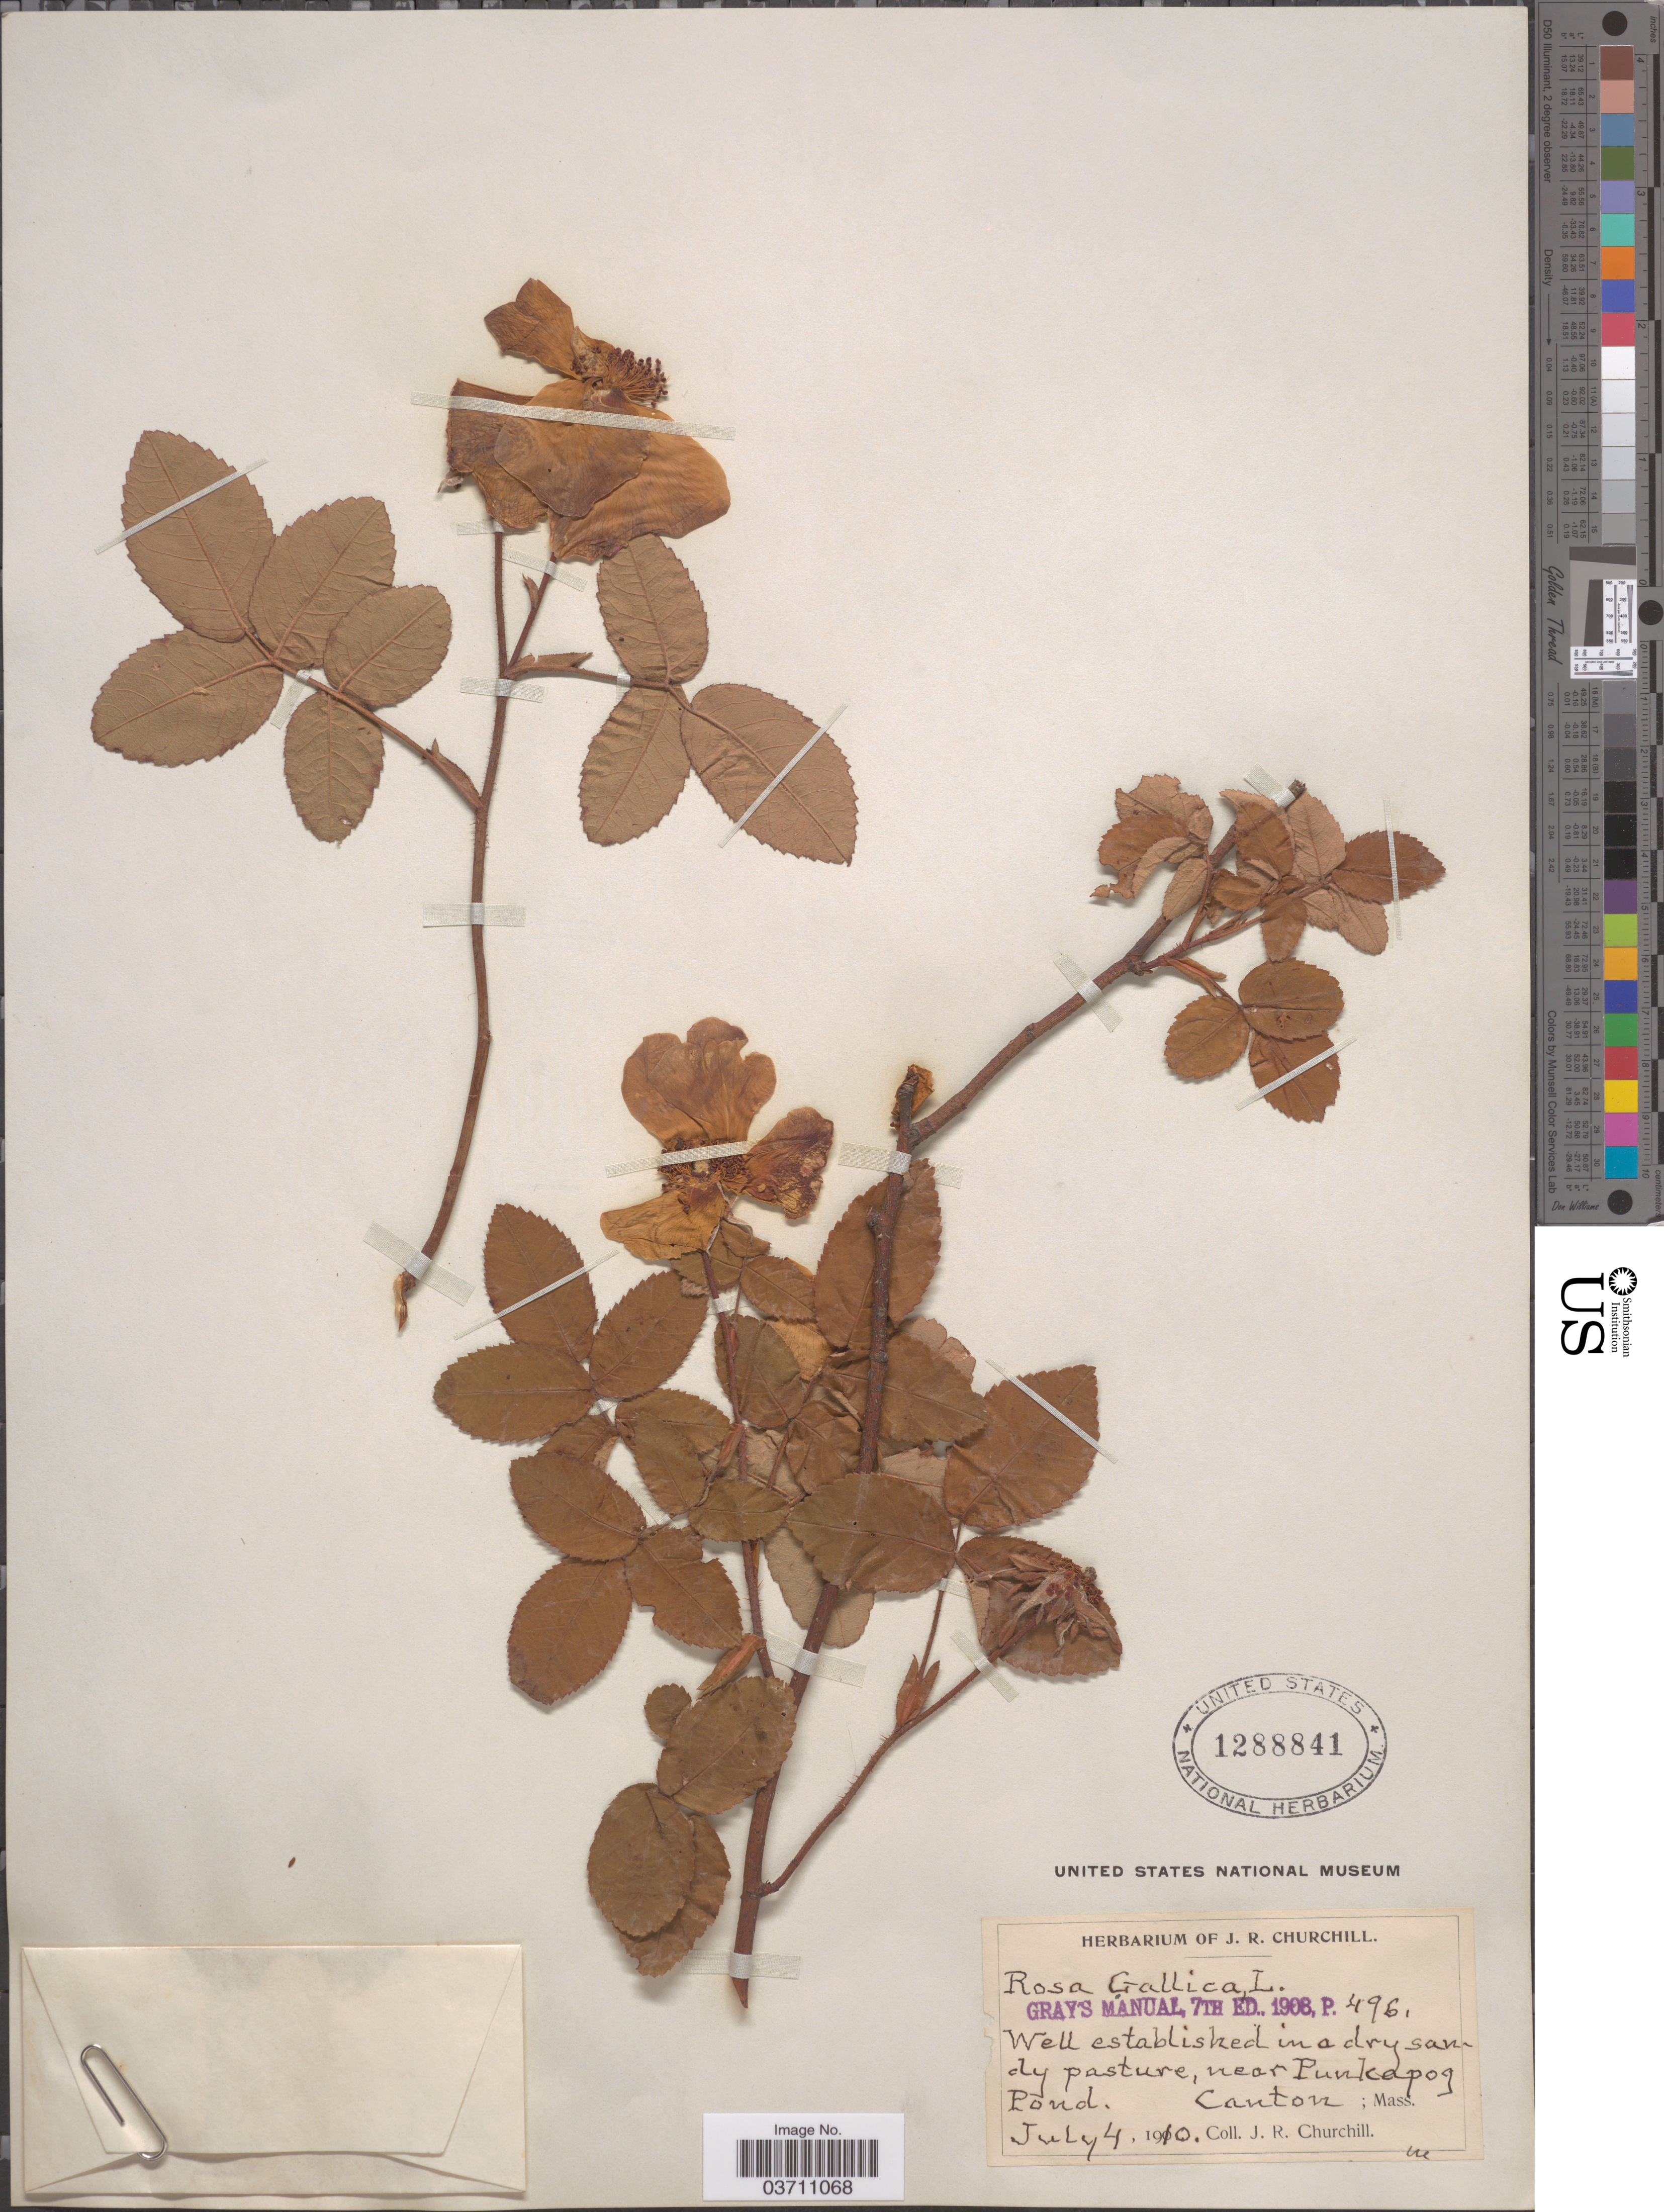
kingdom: Plantae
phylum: Tracheophyta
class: Magnoliopsida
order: Rosales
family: Rosaceae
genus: Rosa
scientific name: Rosa gallica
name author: L.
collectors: J. Churchill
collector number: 496?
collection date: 1910-07-04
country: United States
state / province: Massachusetts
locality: Near Punkapog Pond. Canton.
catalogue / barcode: US 1288941